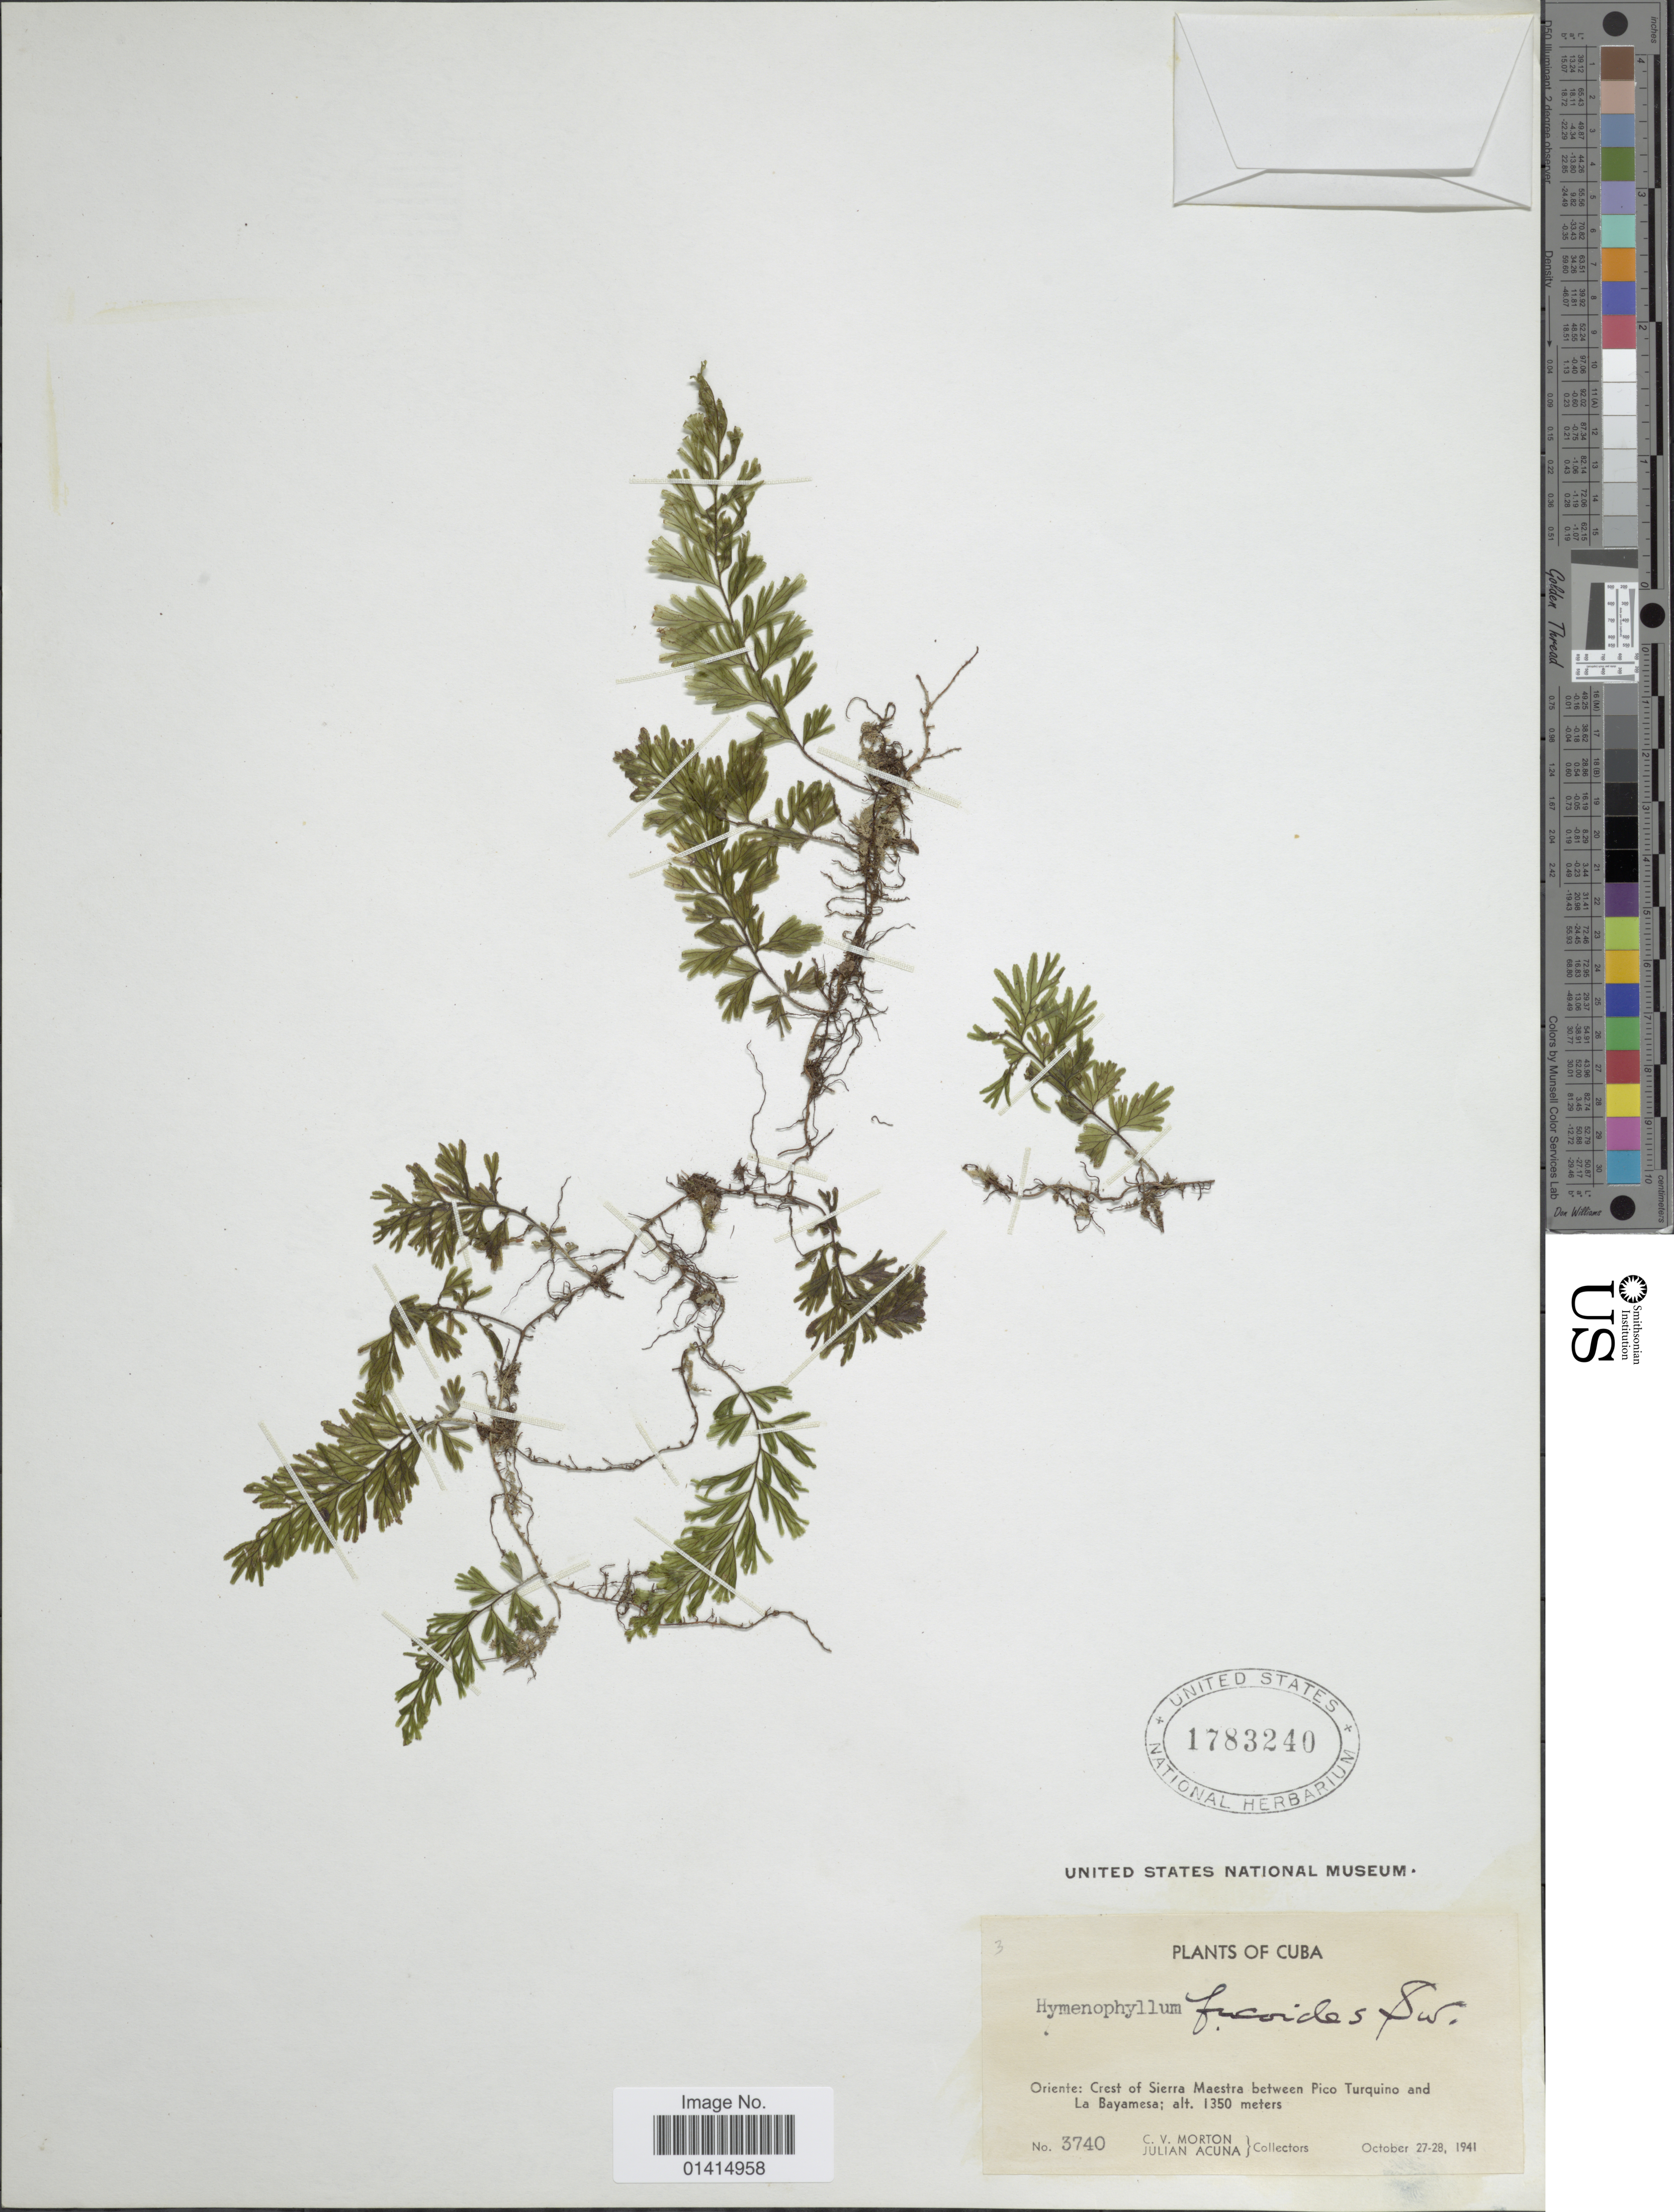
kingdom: Plantae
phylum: Tracheophyta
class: Polypodiopsida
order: Hymenophyllales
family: Hymenophyllaceae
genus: Hymenophyllum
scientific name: Hymenophyllum fucoides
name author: (Sw.) Sw.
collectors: C. V. Morton & J. B. Acuña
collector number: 3740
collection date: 1941-10-27/1941-10-28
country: Cuba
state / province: Oriente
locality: Oriente: Crest of Sierra Maestra between Pico Turquino and La Bayamesa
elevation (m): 1350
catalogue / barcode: US 1783240